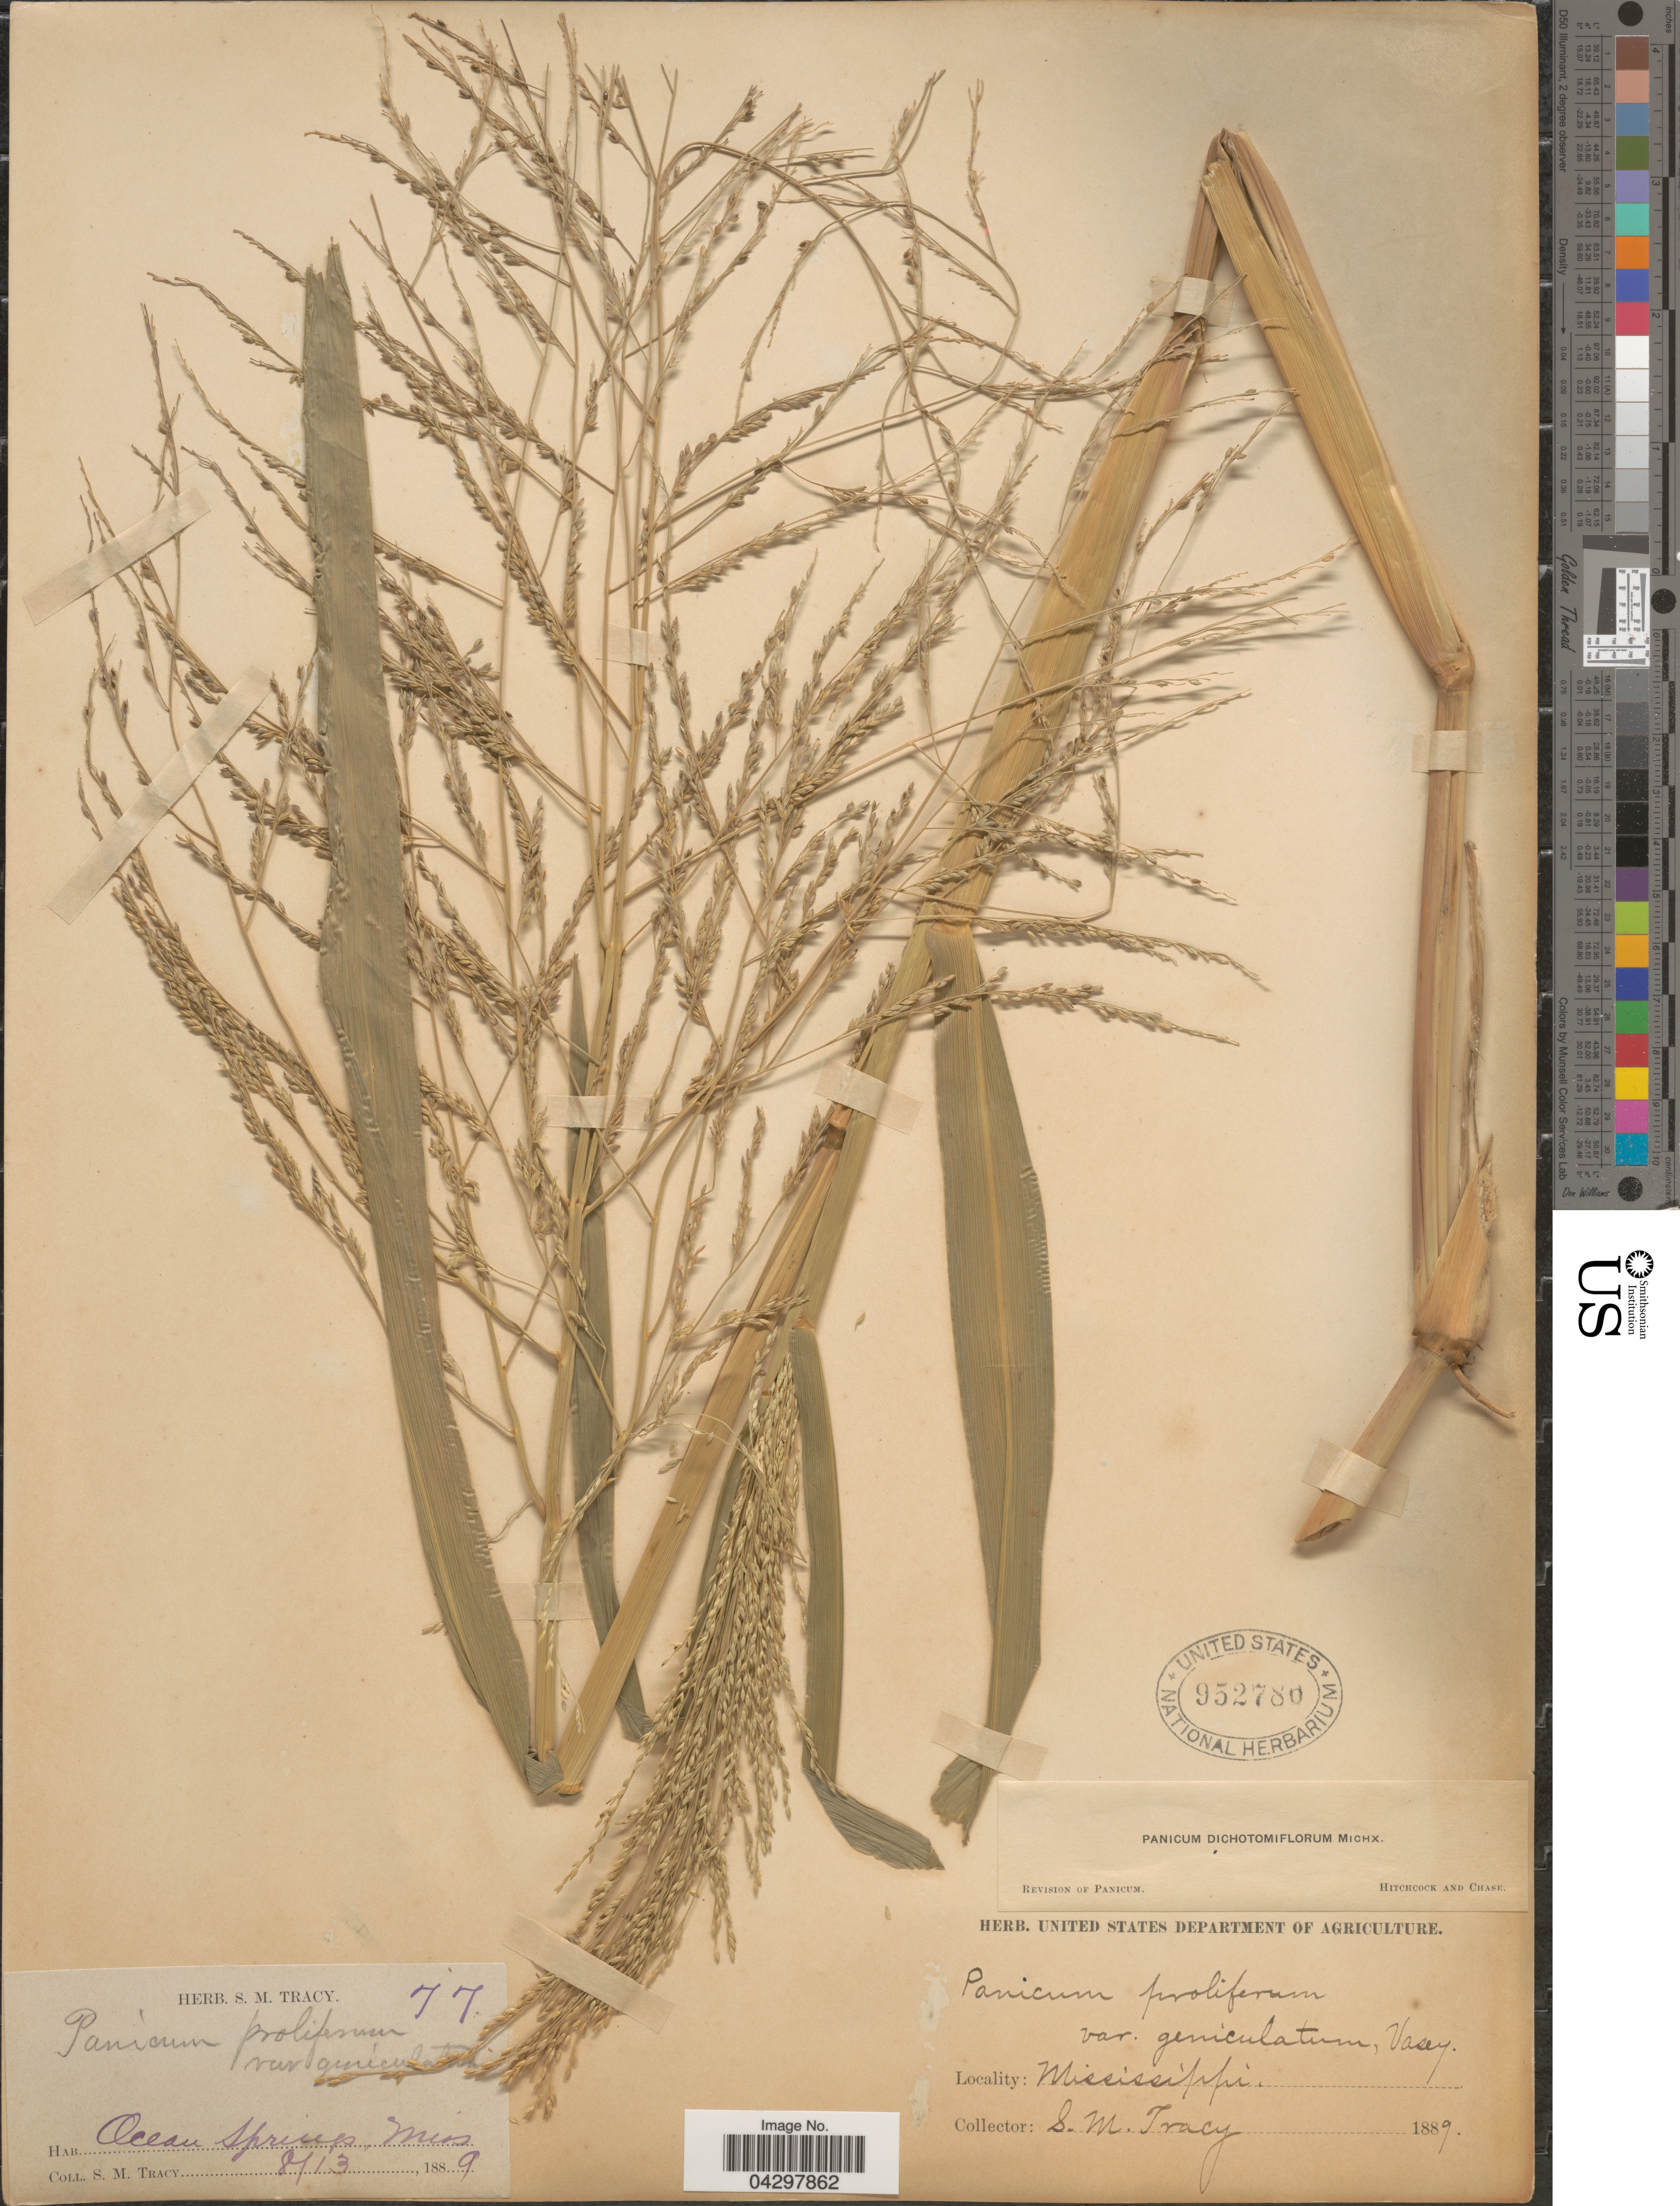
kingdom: Plantae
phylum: Tracheophyta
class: Liliopsida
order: Poales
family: Poaceae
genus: Panicum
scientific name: Panicum dichotomiflorum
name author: Michx.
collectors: S. M. Tracy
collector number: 77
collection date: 1889-08-13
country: United States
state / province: Mississippi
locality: Ocean Springs.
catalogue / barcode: US 952780